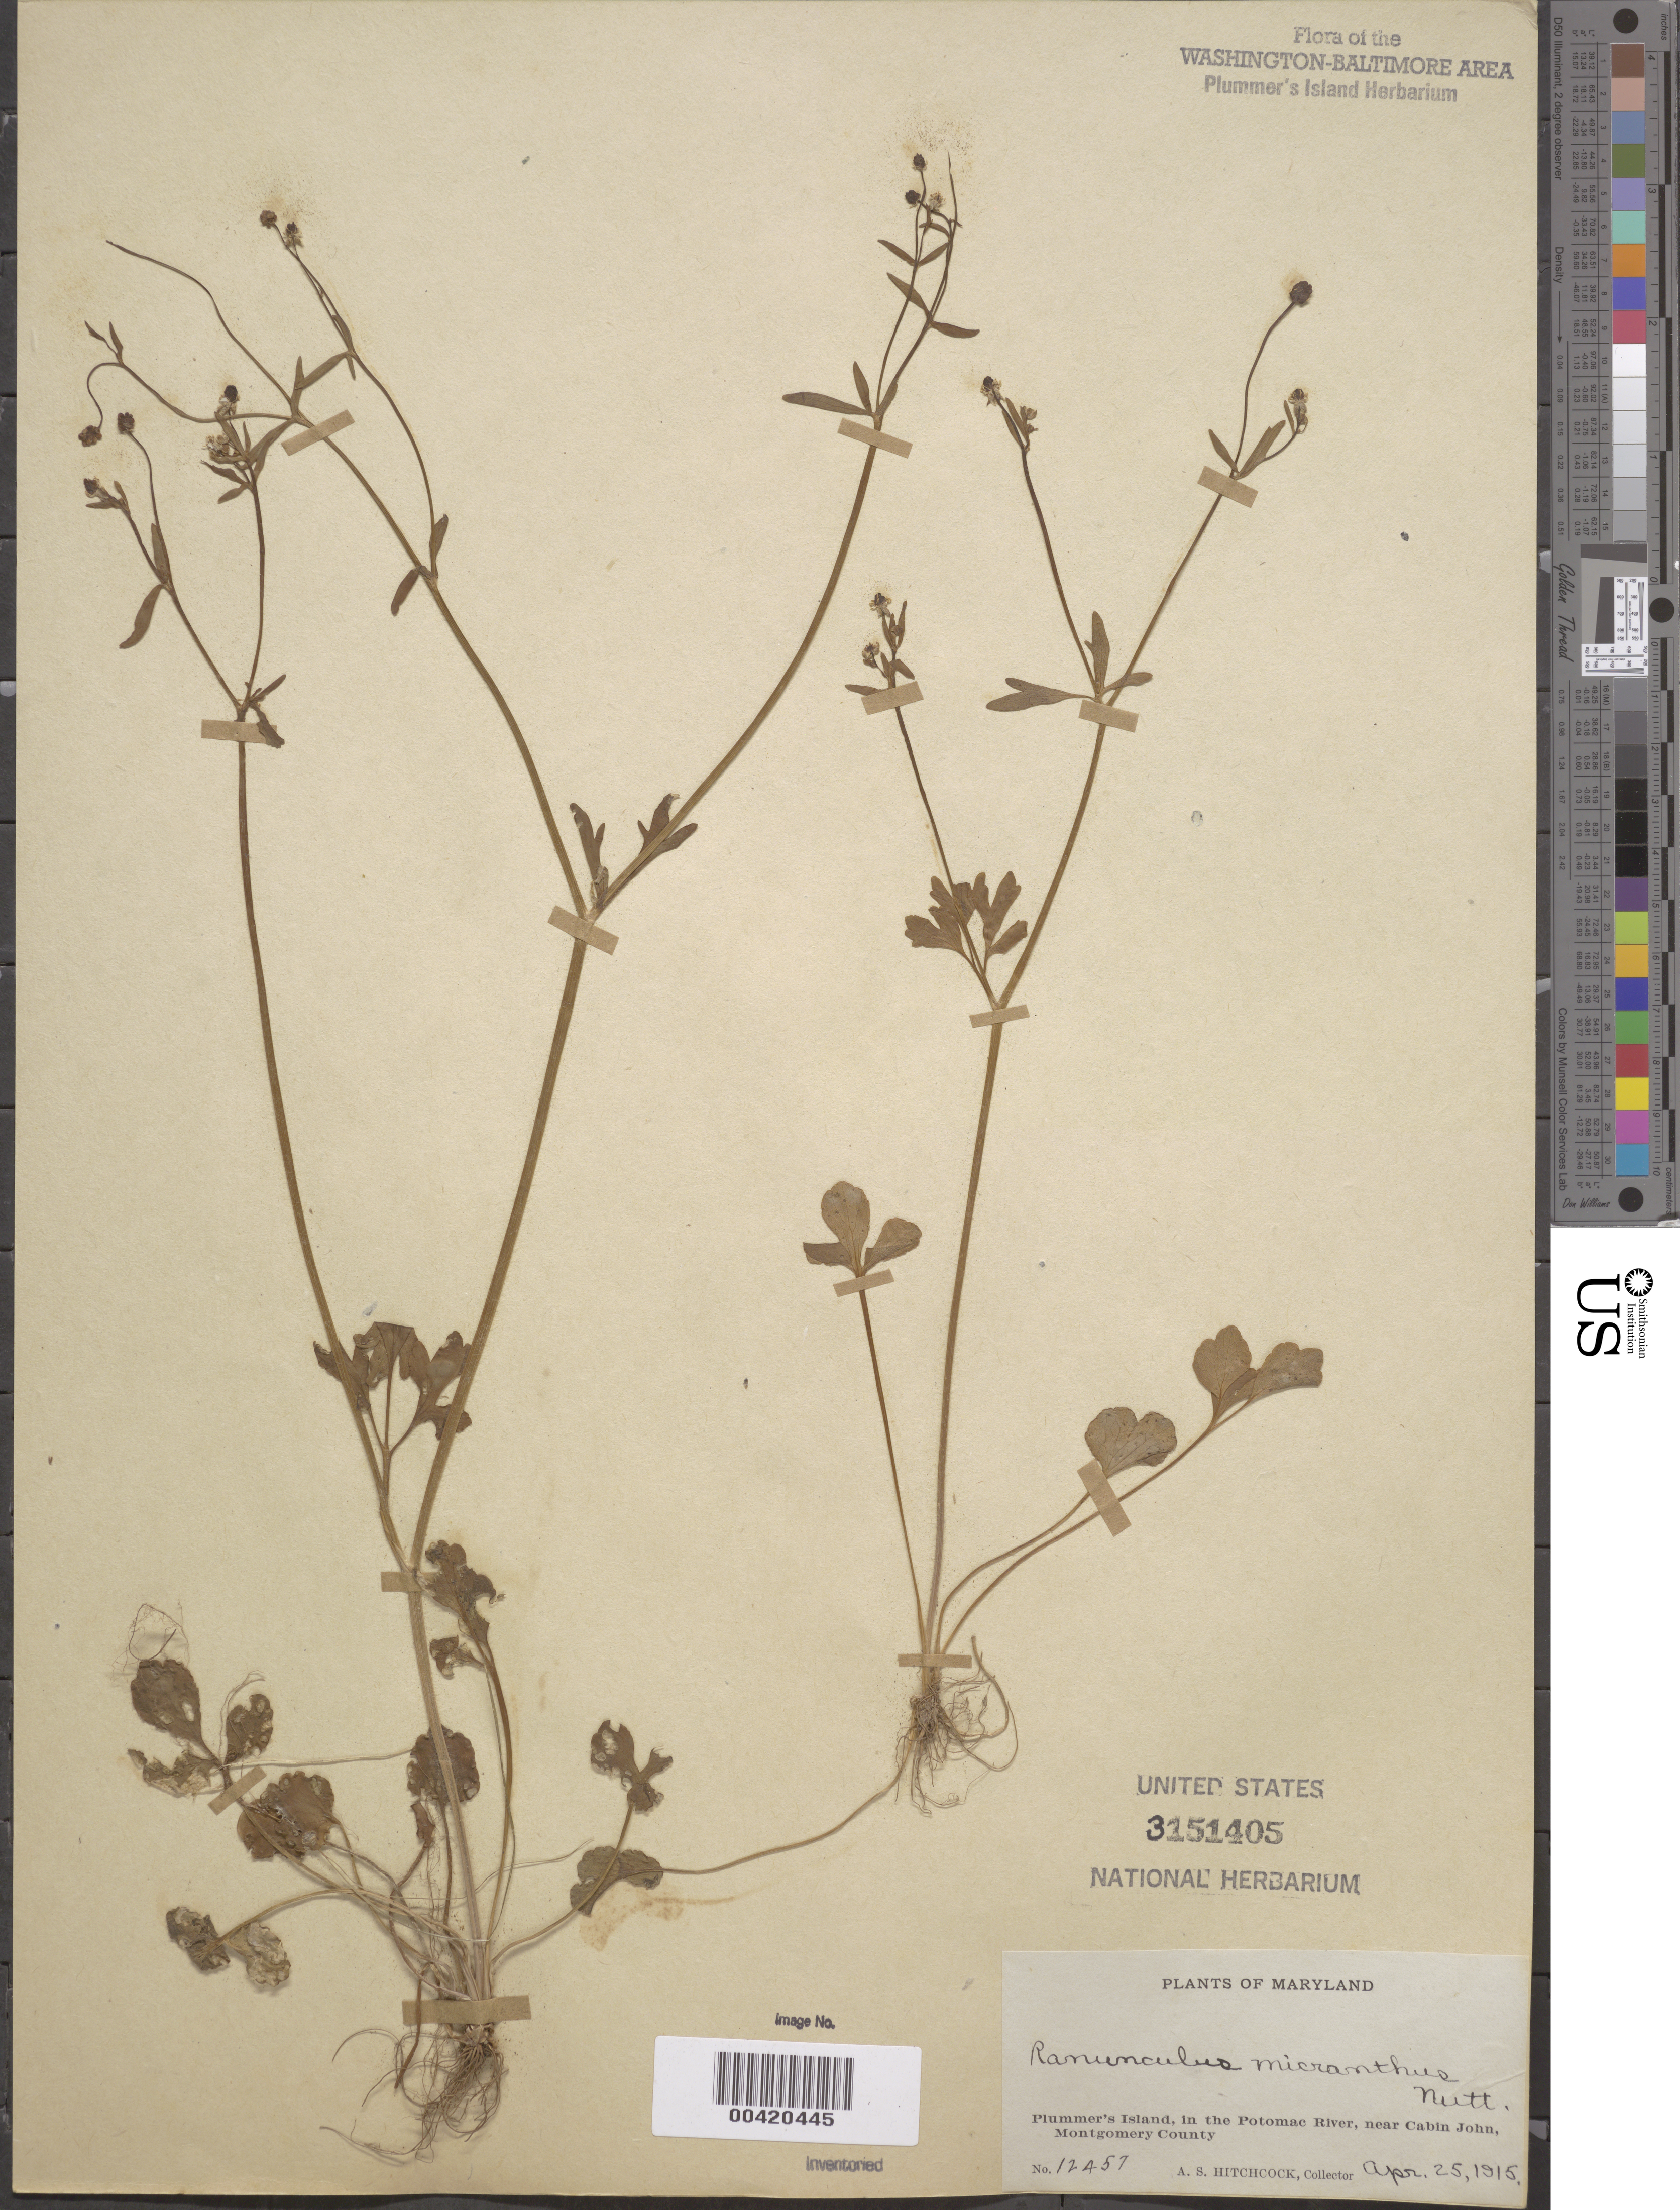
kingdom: Plantae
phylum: Tracheophyta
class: Magnoliopsida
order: Ranunculales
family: Ranunculaceae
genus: Ranunculus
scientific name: Ranunculus micranthus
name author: Nutt.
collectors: A. S. Hitchcock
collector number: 12457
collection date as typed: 25 Apr 1915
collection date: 1915-04-25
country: United States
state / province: Maryland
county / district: Montgomery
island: Plummers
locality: Plummer's Island C. & O. Canal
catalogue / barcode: US 3151405